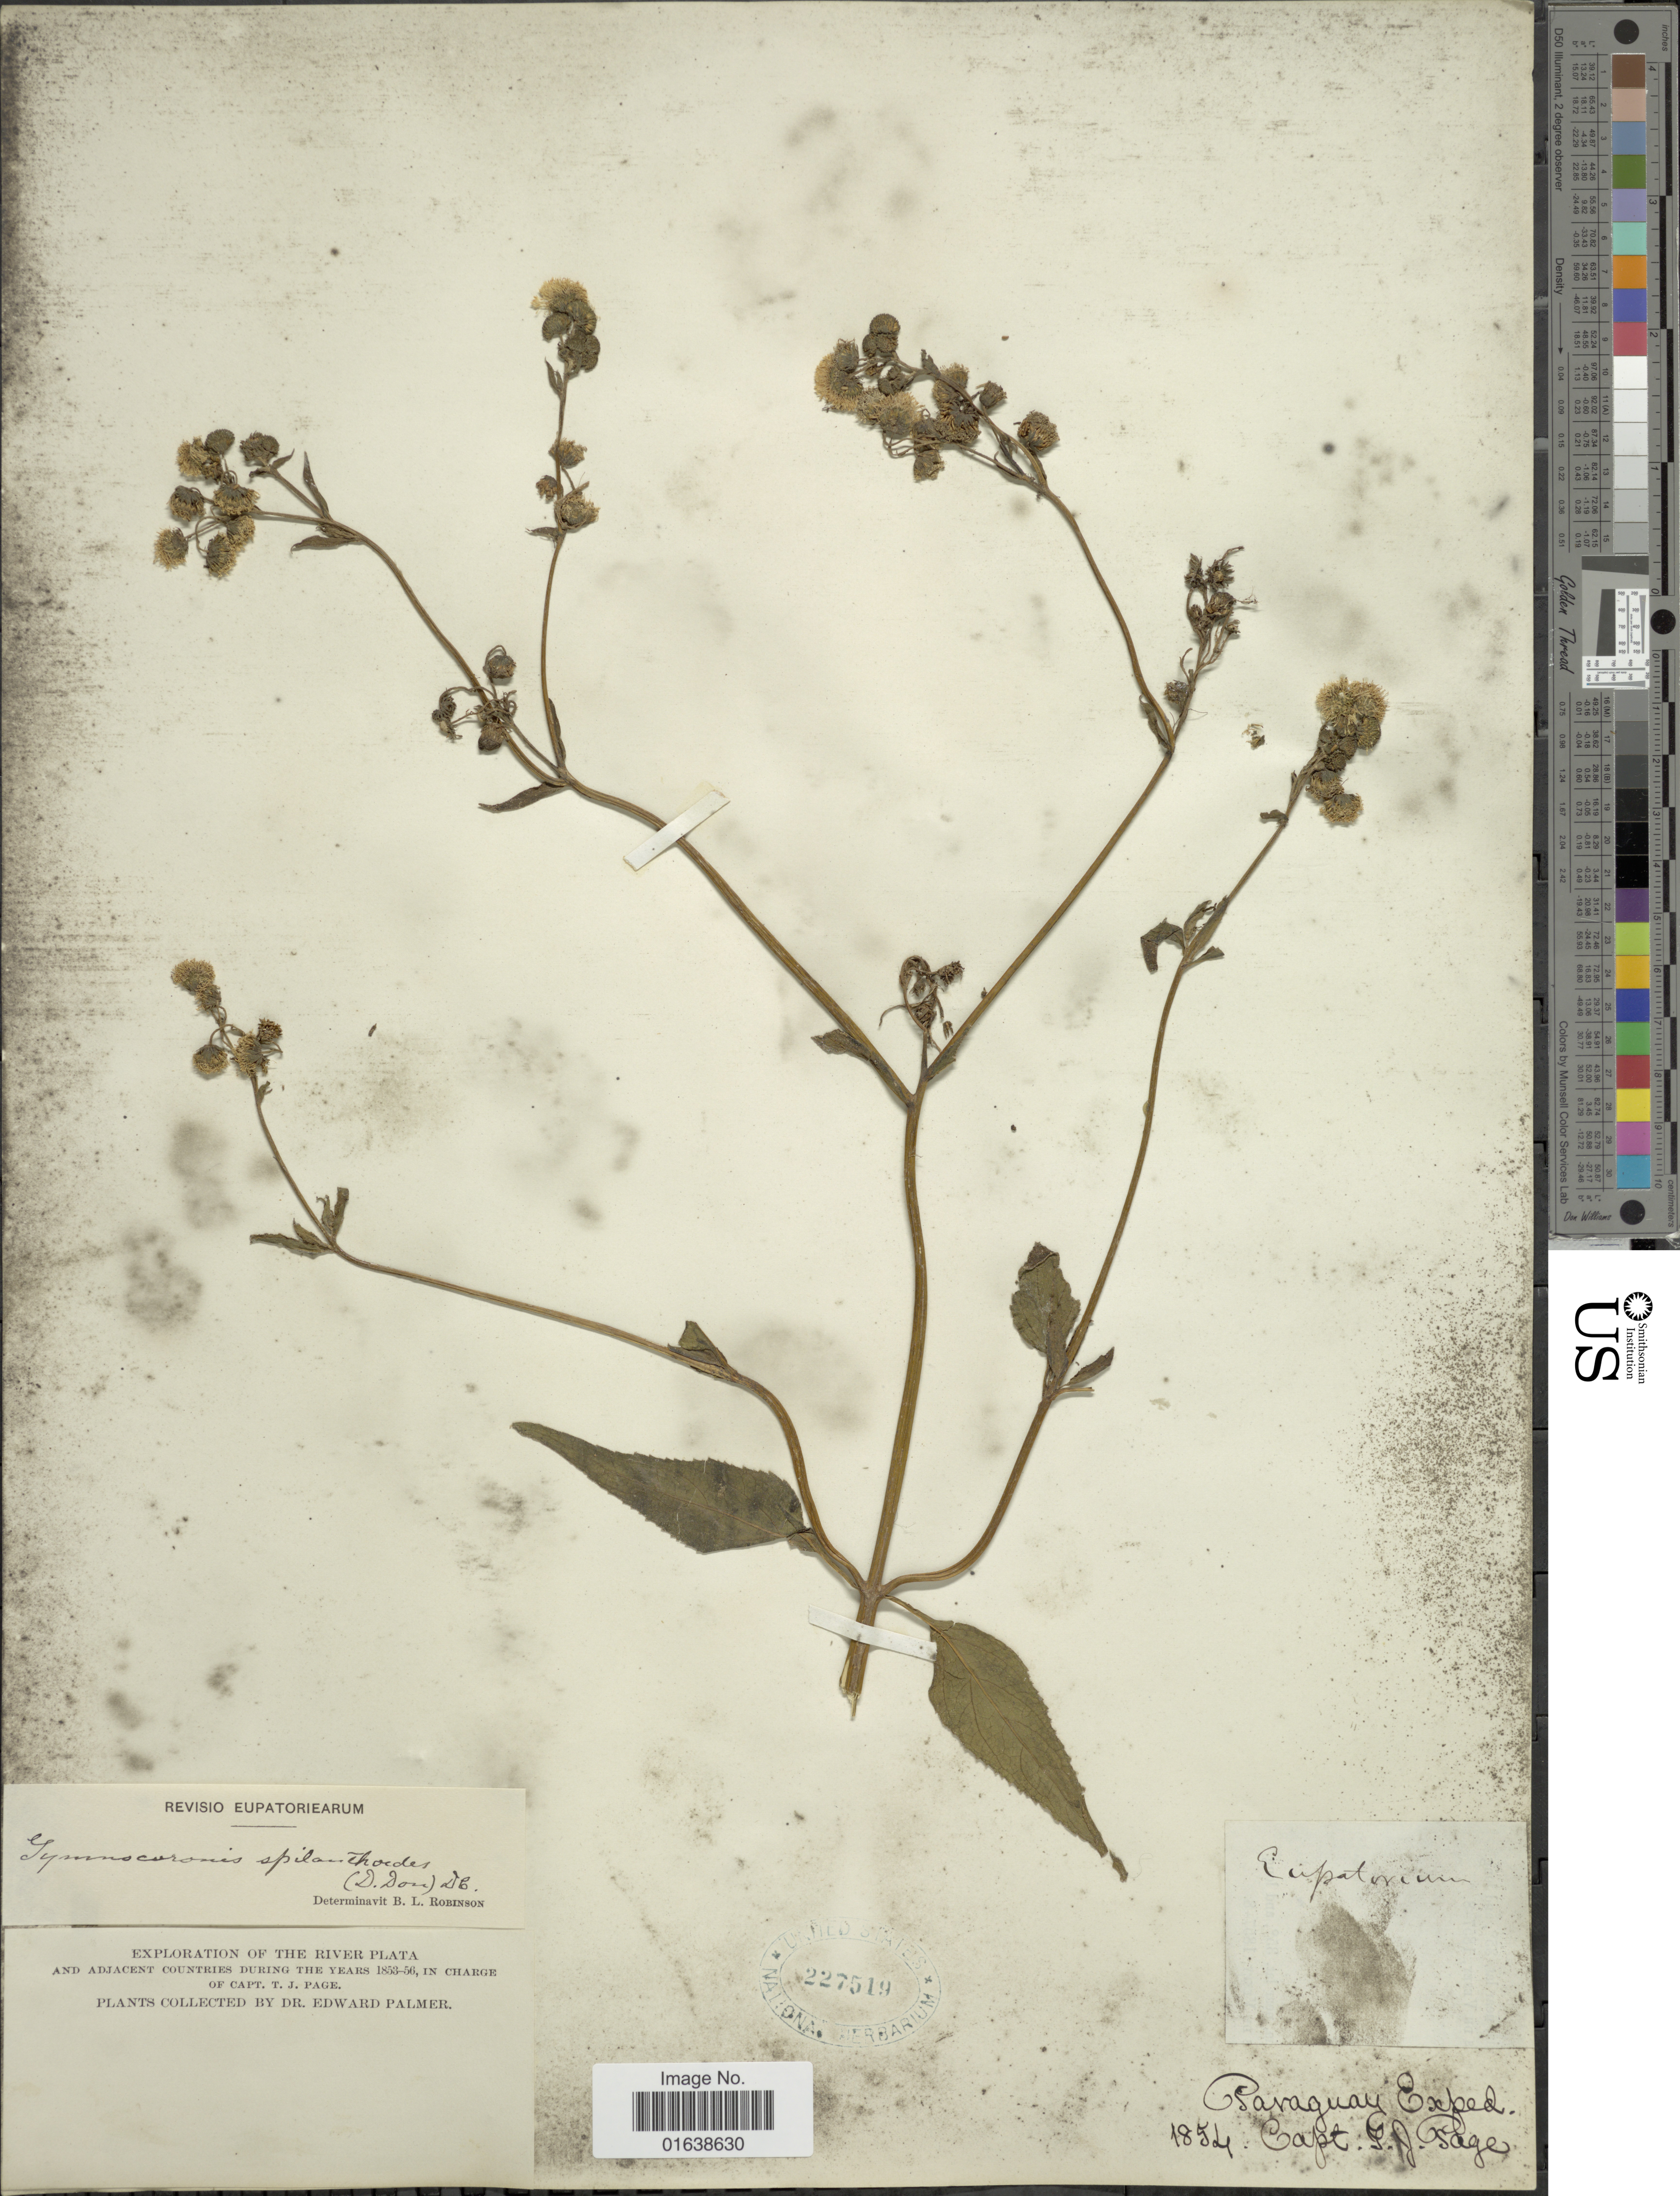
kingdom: Plantae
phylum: Tracheophyta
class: Magnoliopsida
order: Asterales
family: Asteraceae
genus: Gymnocoronis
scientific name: Gymnocoronis spilanthoides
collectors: E. Palmer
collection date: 1854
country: Paraguay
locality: Paraguay Exped.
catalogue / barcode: US 227519